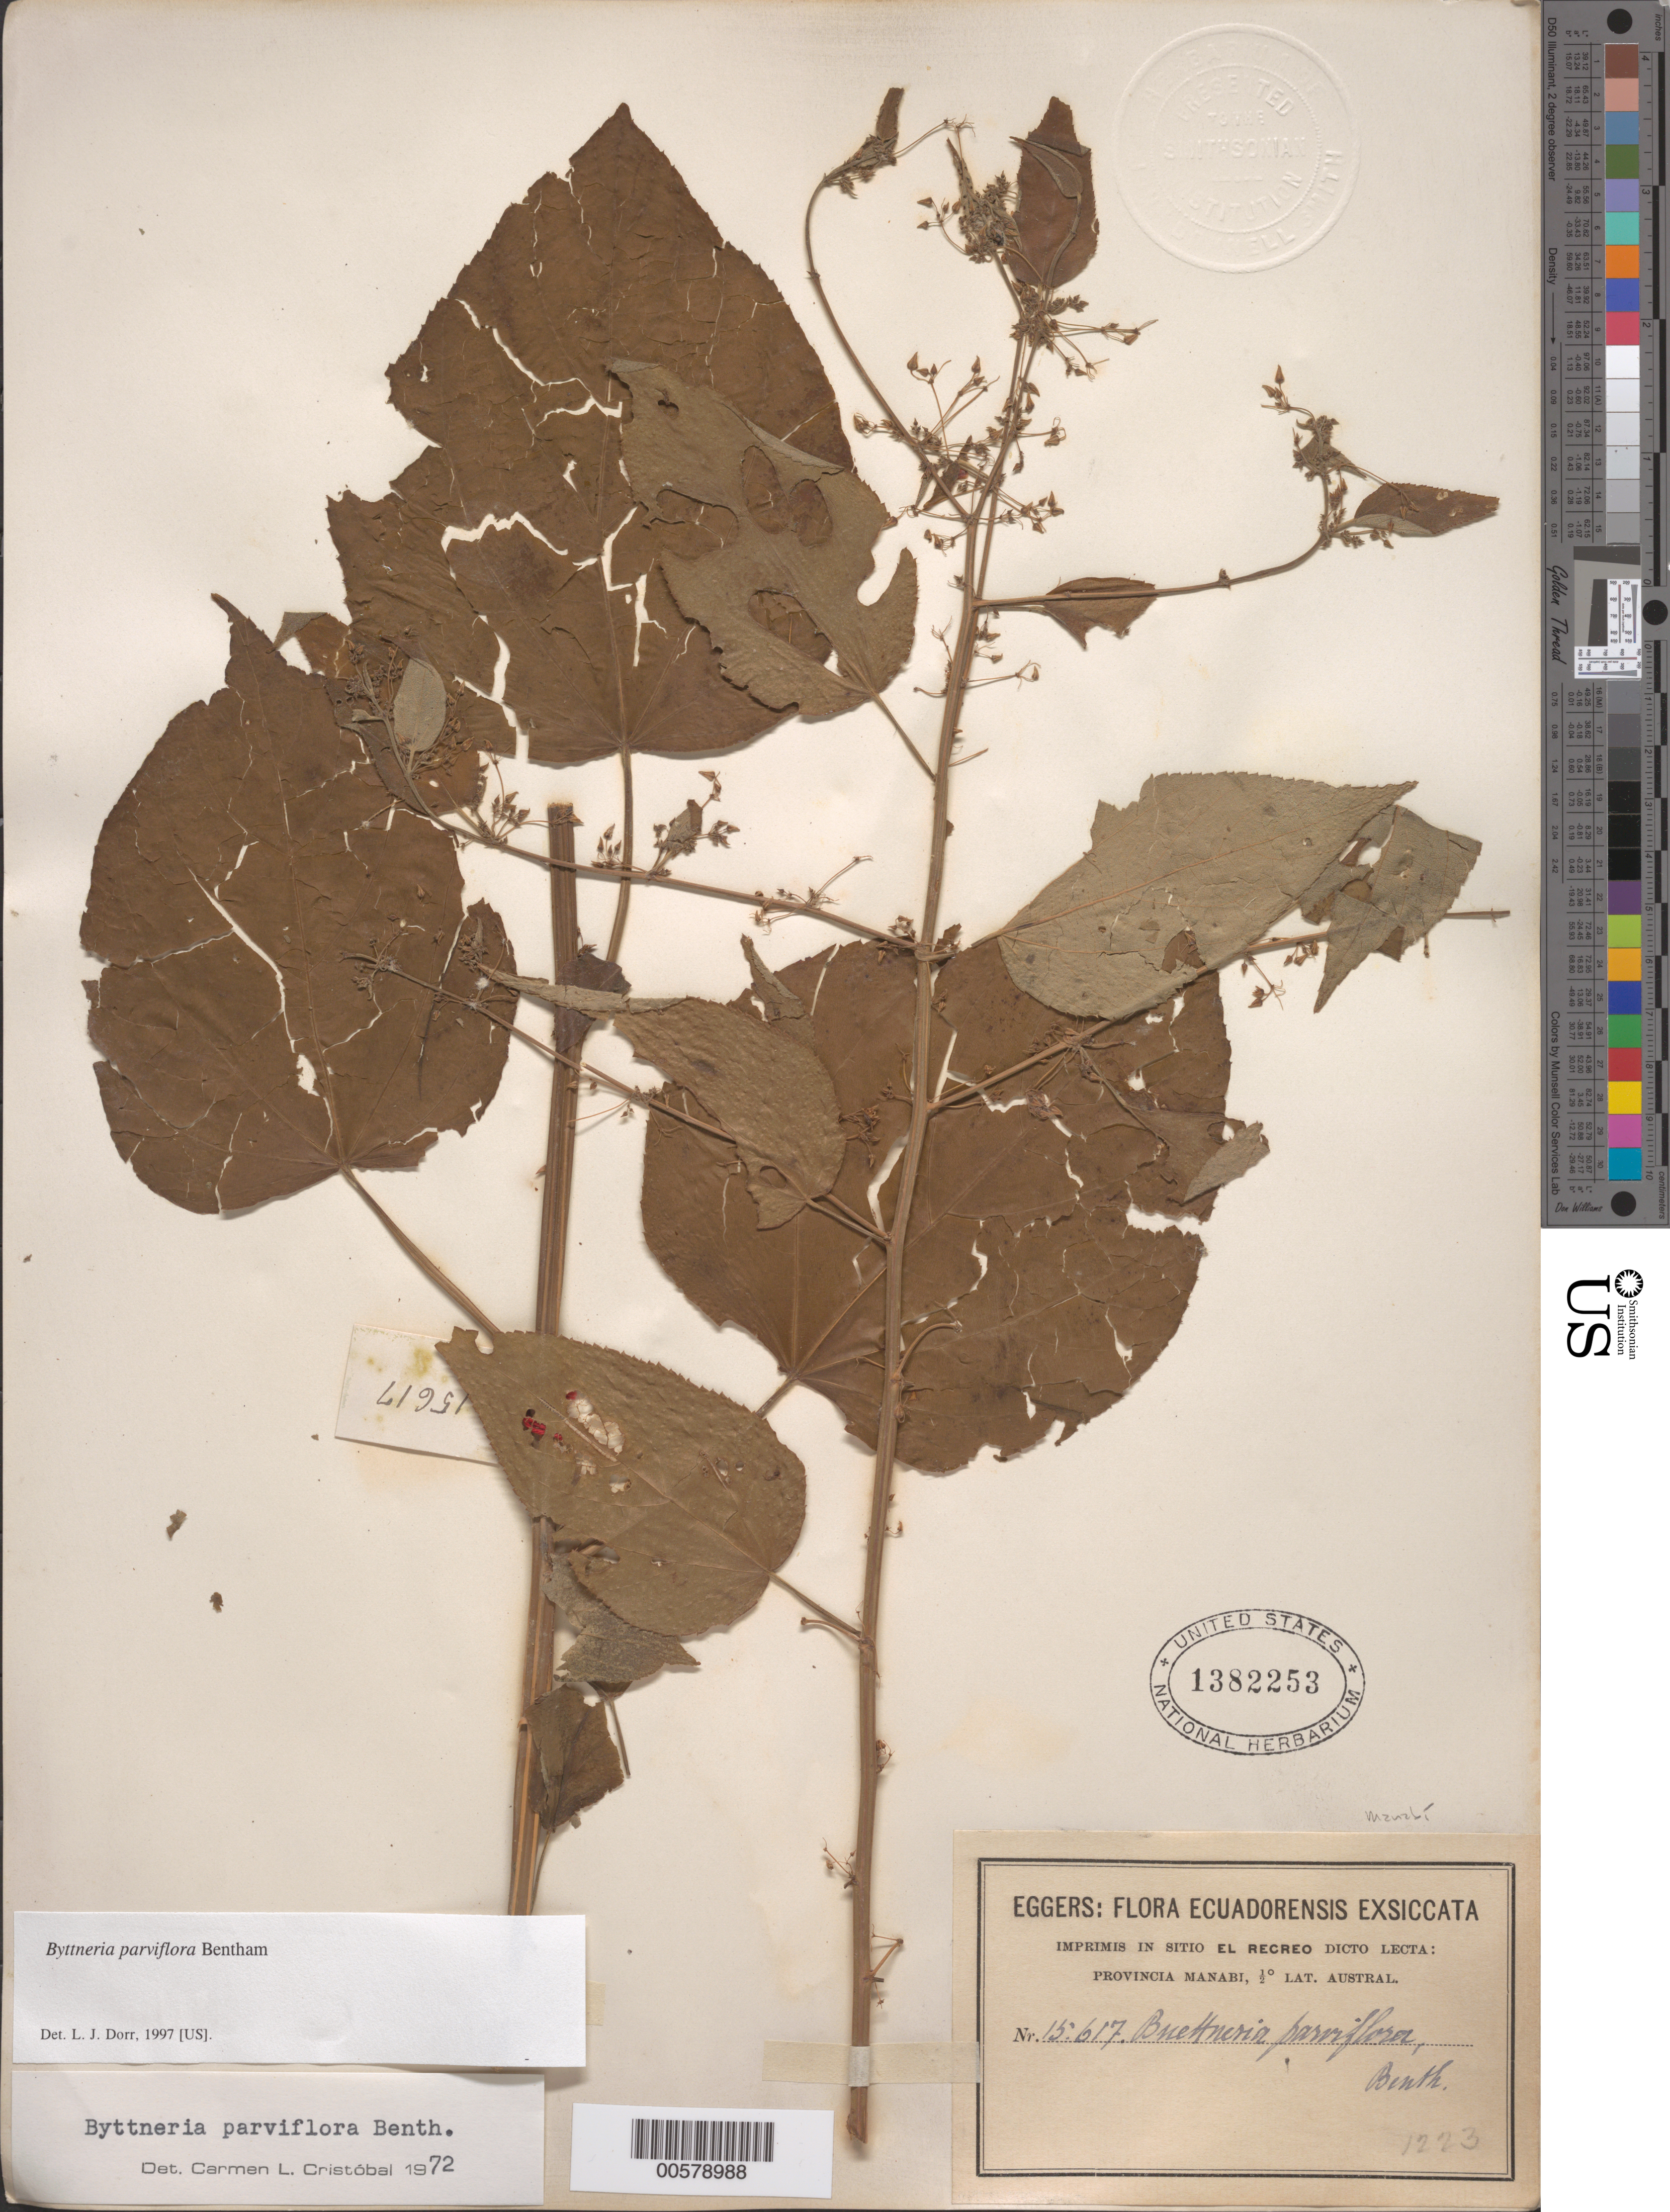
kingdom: Plantae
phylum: Tracheophyta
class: Magnoliopsida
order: Malvales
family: Malvaceae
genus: Byttneria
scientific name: Byttneria parviflora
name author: Benth.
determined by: Cristóbal, C. L.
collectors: H. F. A. von Eggers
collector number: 15617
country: Ecuador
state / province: Manabí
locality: El Recreo (lat/long recorded as: lat=00:30:0:S long=:::)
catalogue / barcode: US 1382253